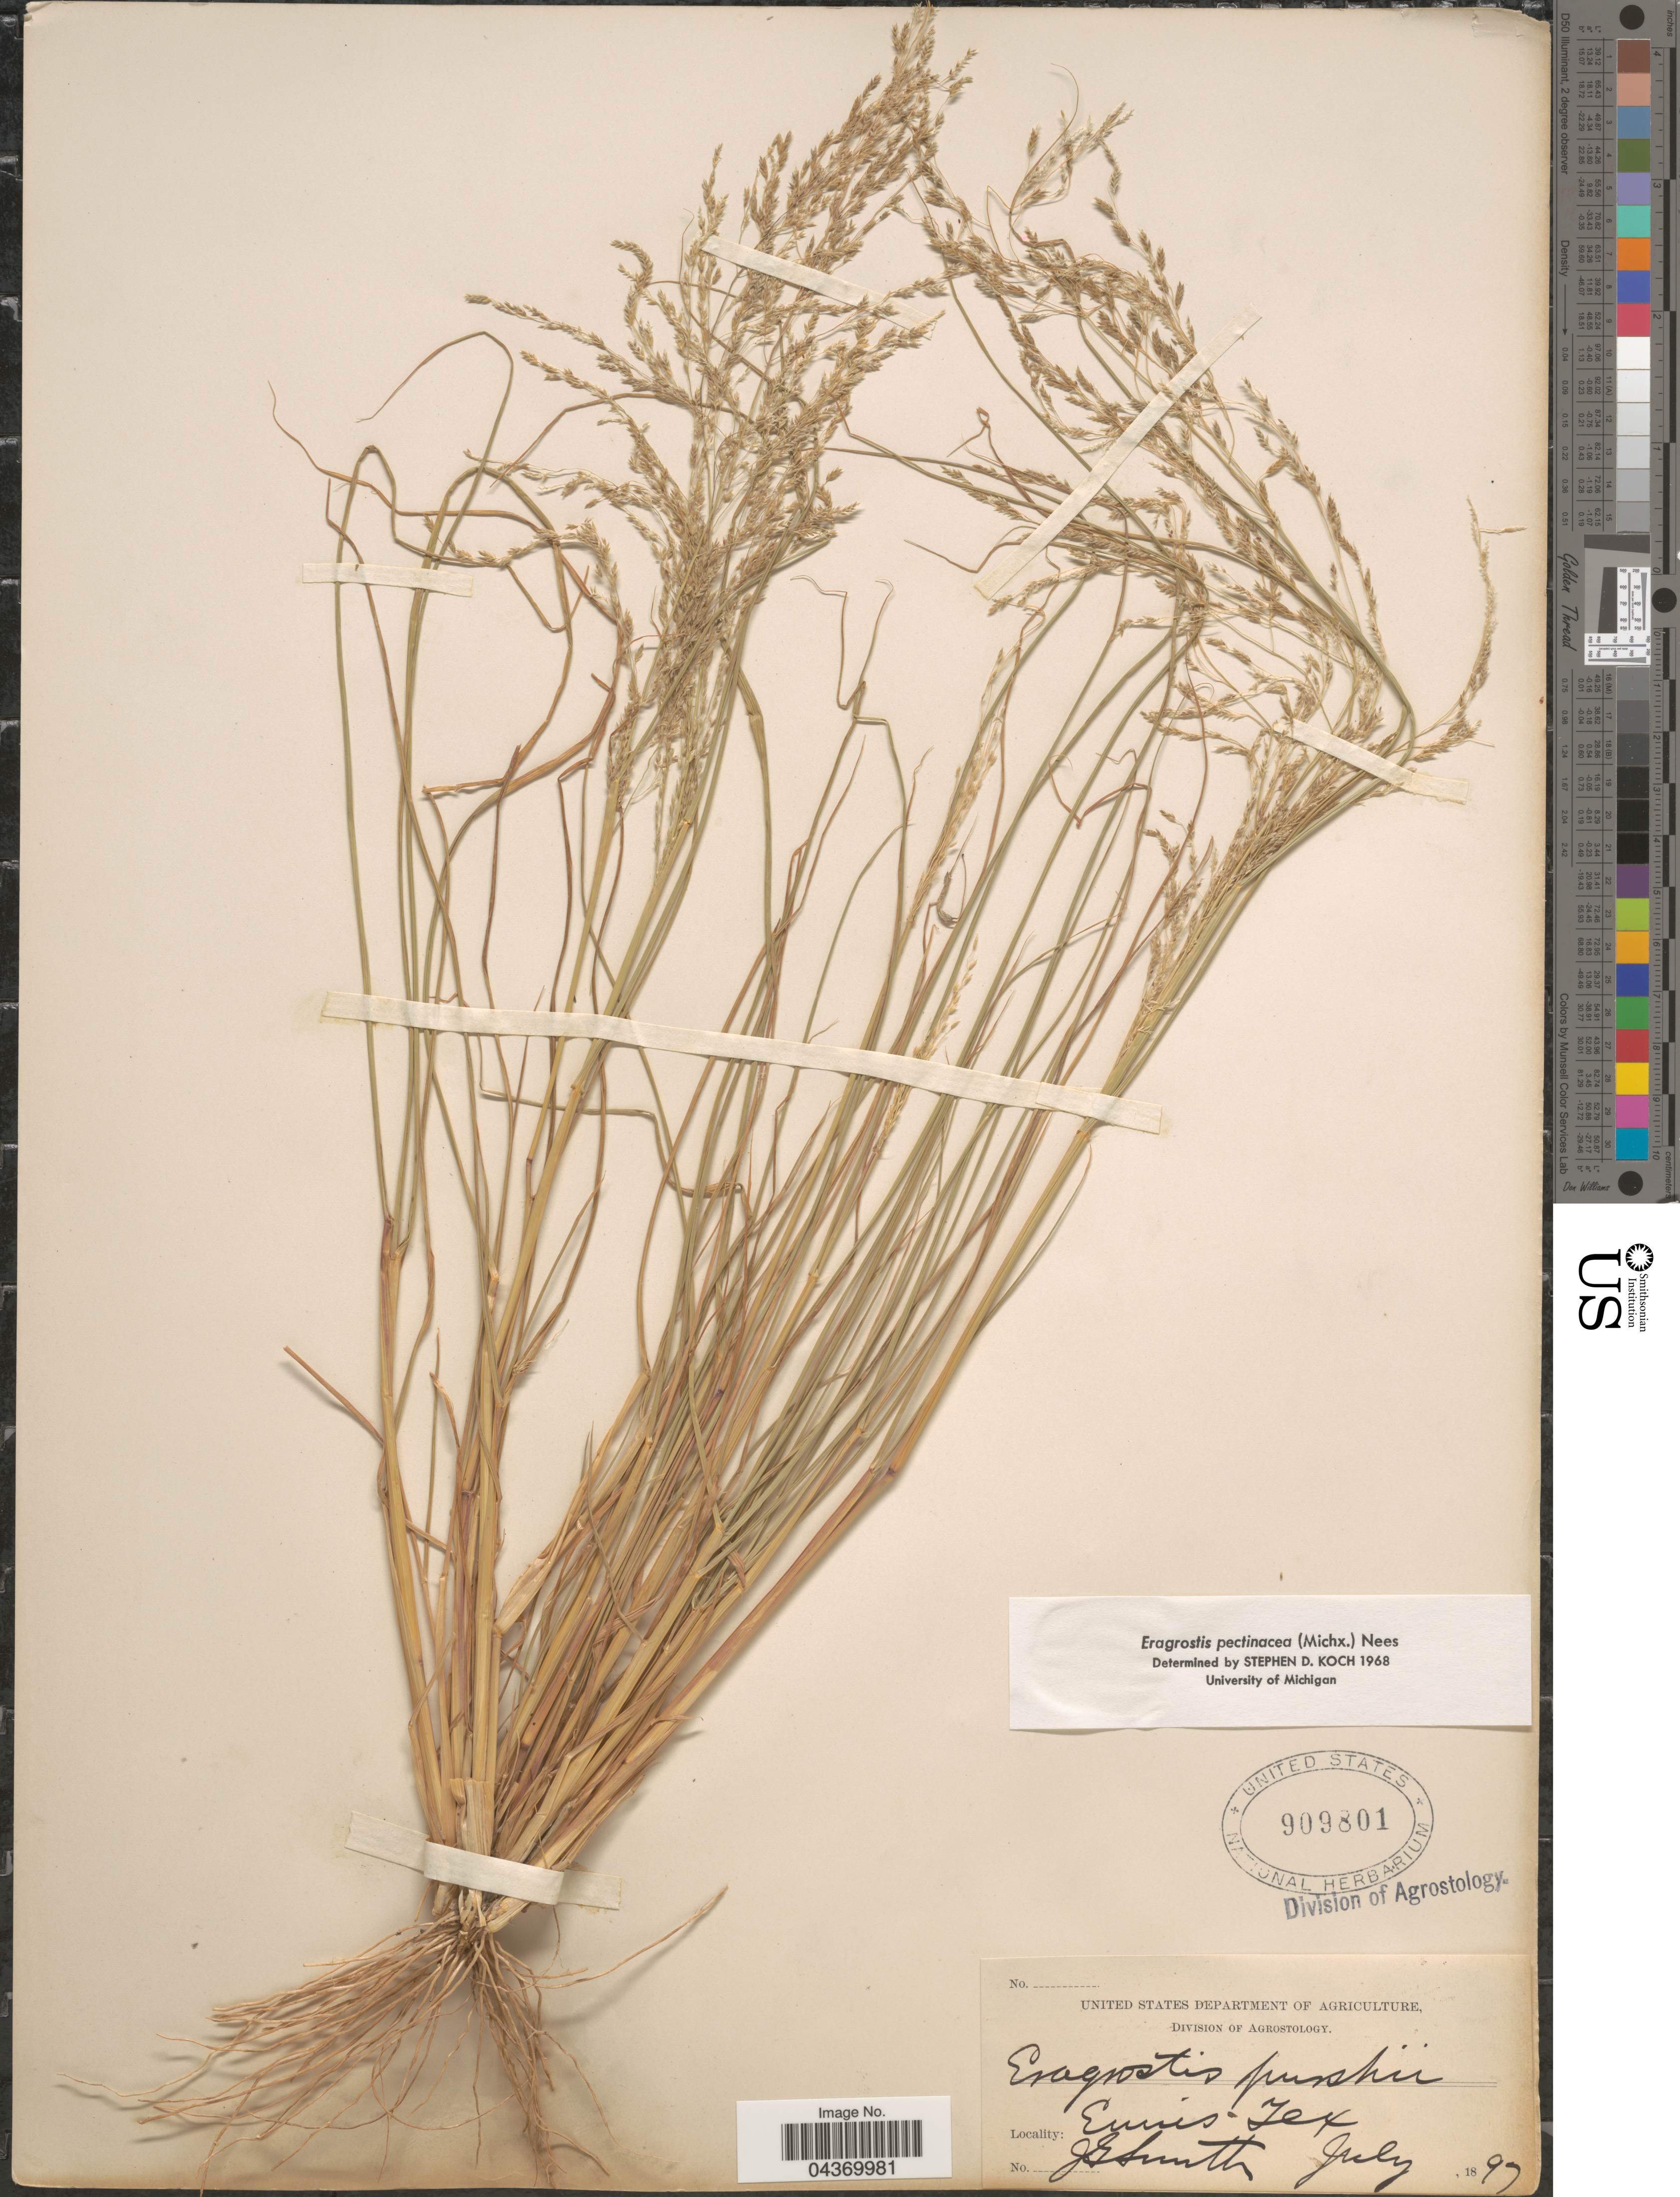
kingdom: Plantae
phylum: Tracheophyta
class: Liliopsida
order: Poales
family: Poaceae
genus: Eragrostis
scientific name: Eragrostis pectinacea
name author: (Michx.) Nees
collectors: J. Smith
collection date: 1897-07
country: United States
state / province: Texas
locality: Ennis.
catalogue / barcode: US 909801